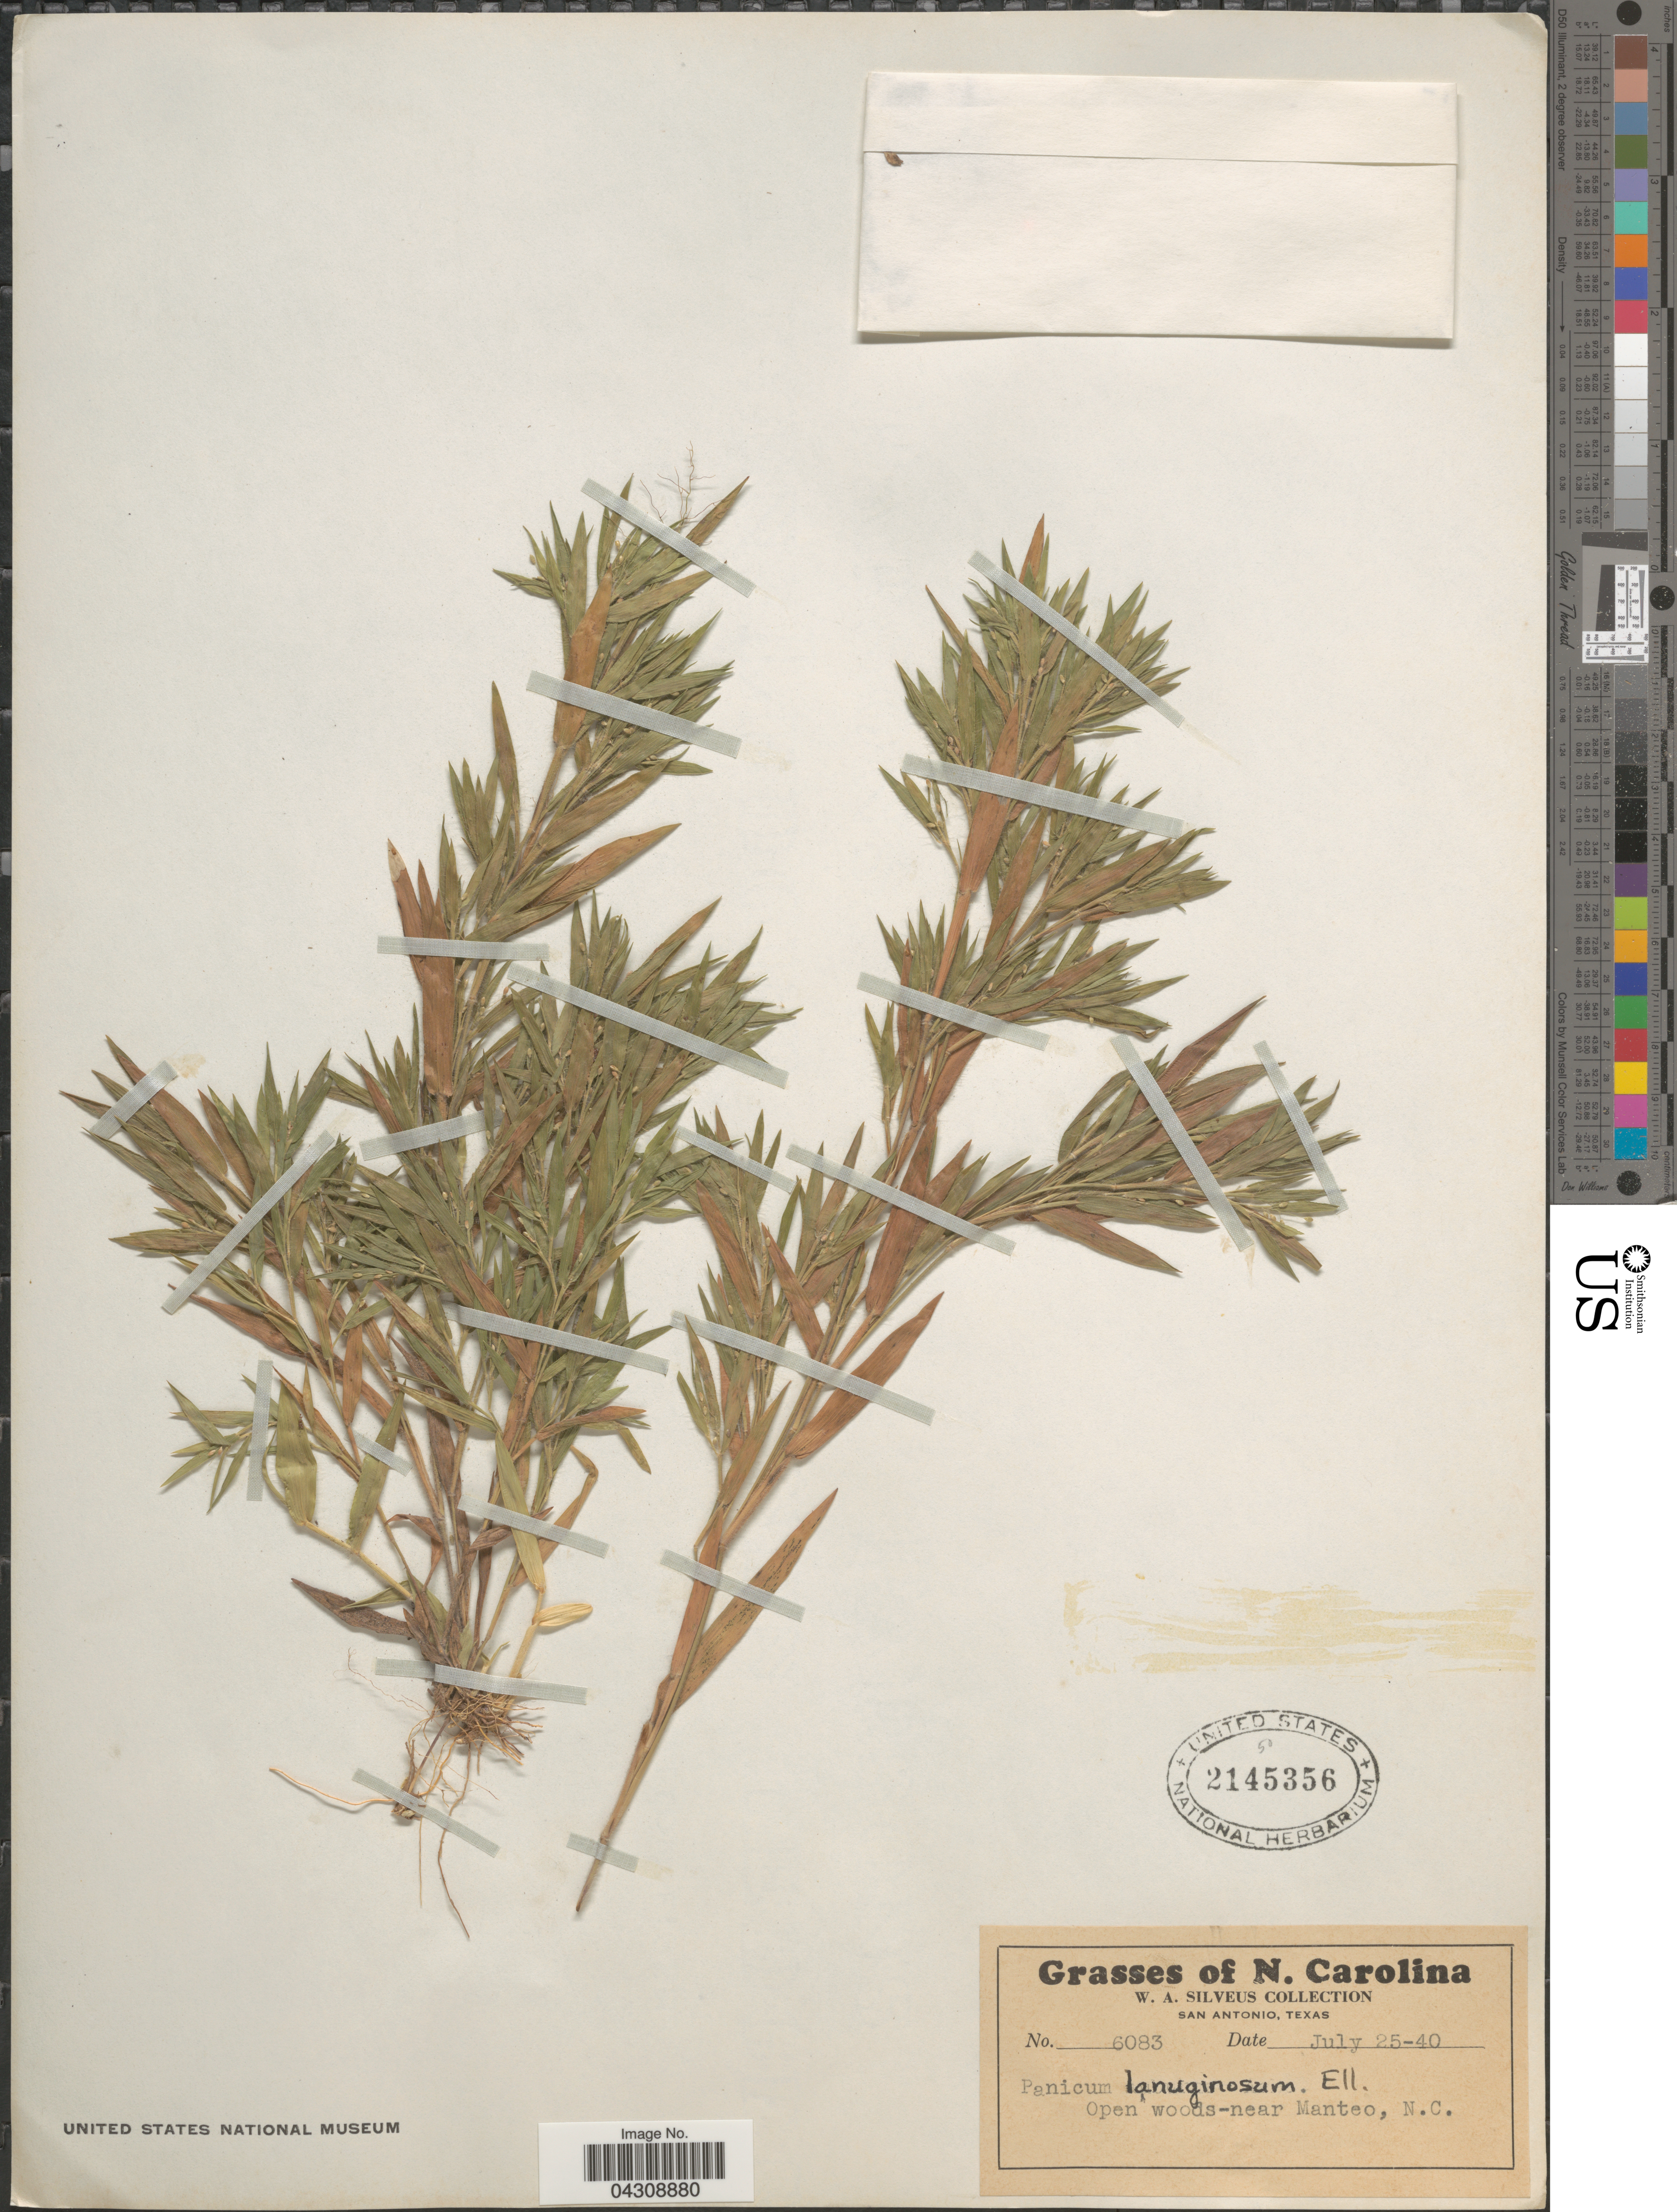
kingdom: Plantae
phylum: Tracheophyta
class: Liliopsida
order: Poales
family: Poaceae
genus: Dichanthelium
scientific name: Dichanthelium acuminatum var. acuminatum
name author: (Sw.) Gould & C.A. Clark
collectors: W. Silveus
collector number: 6083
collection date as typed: Transcribed d/m/y: 25/7/40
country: United States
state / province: North Carolina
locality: Open woods-near Manteo.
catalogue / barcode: US 2145356